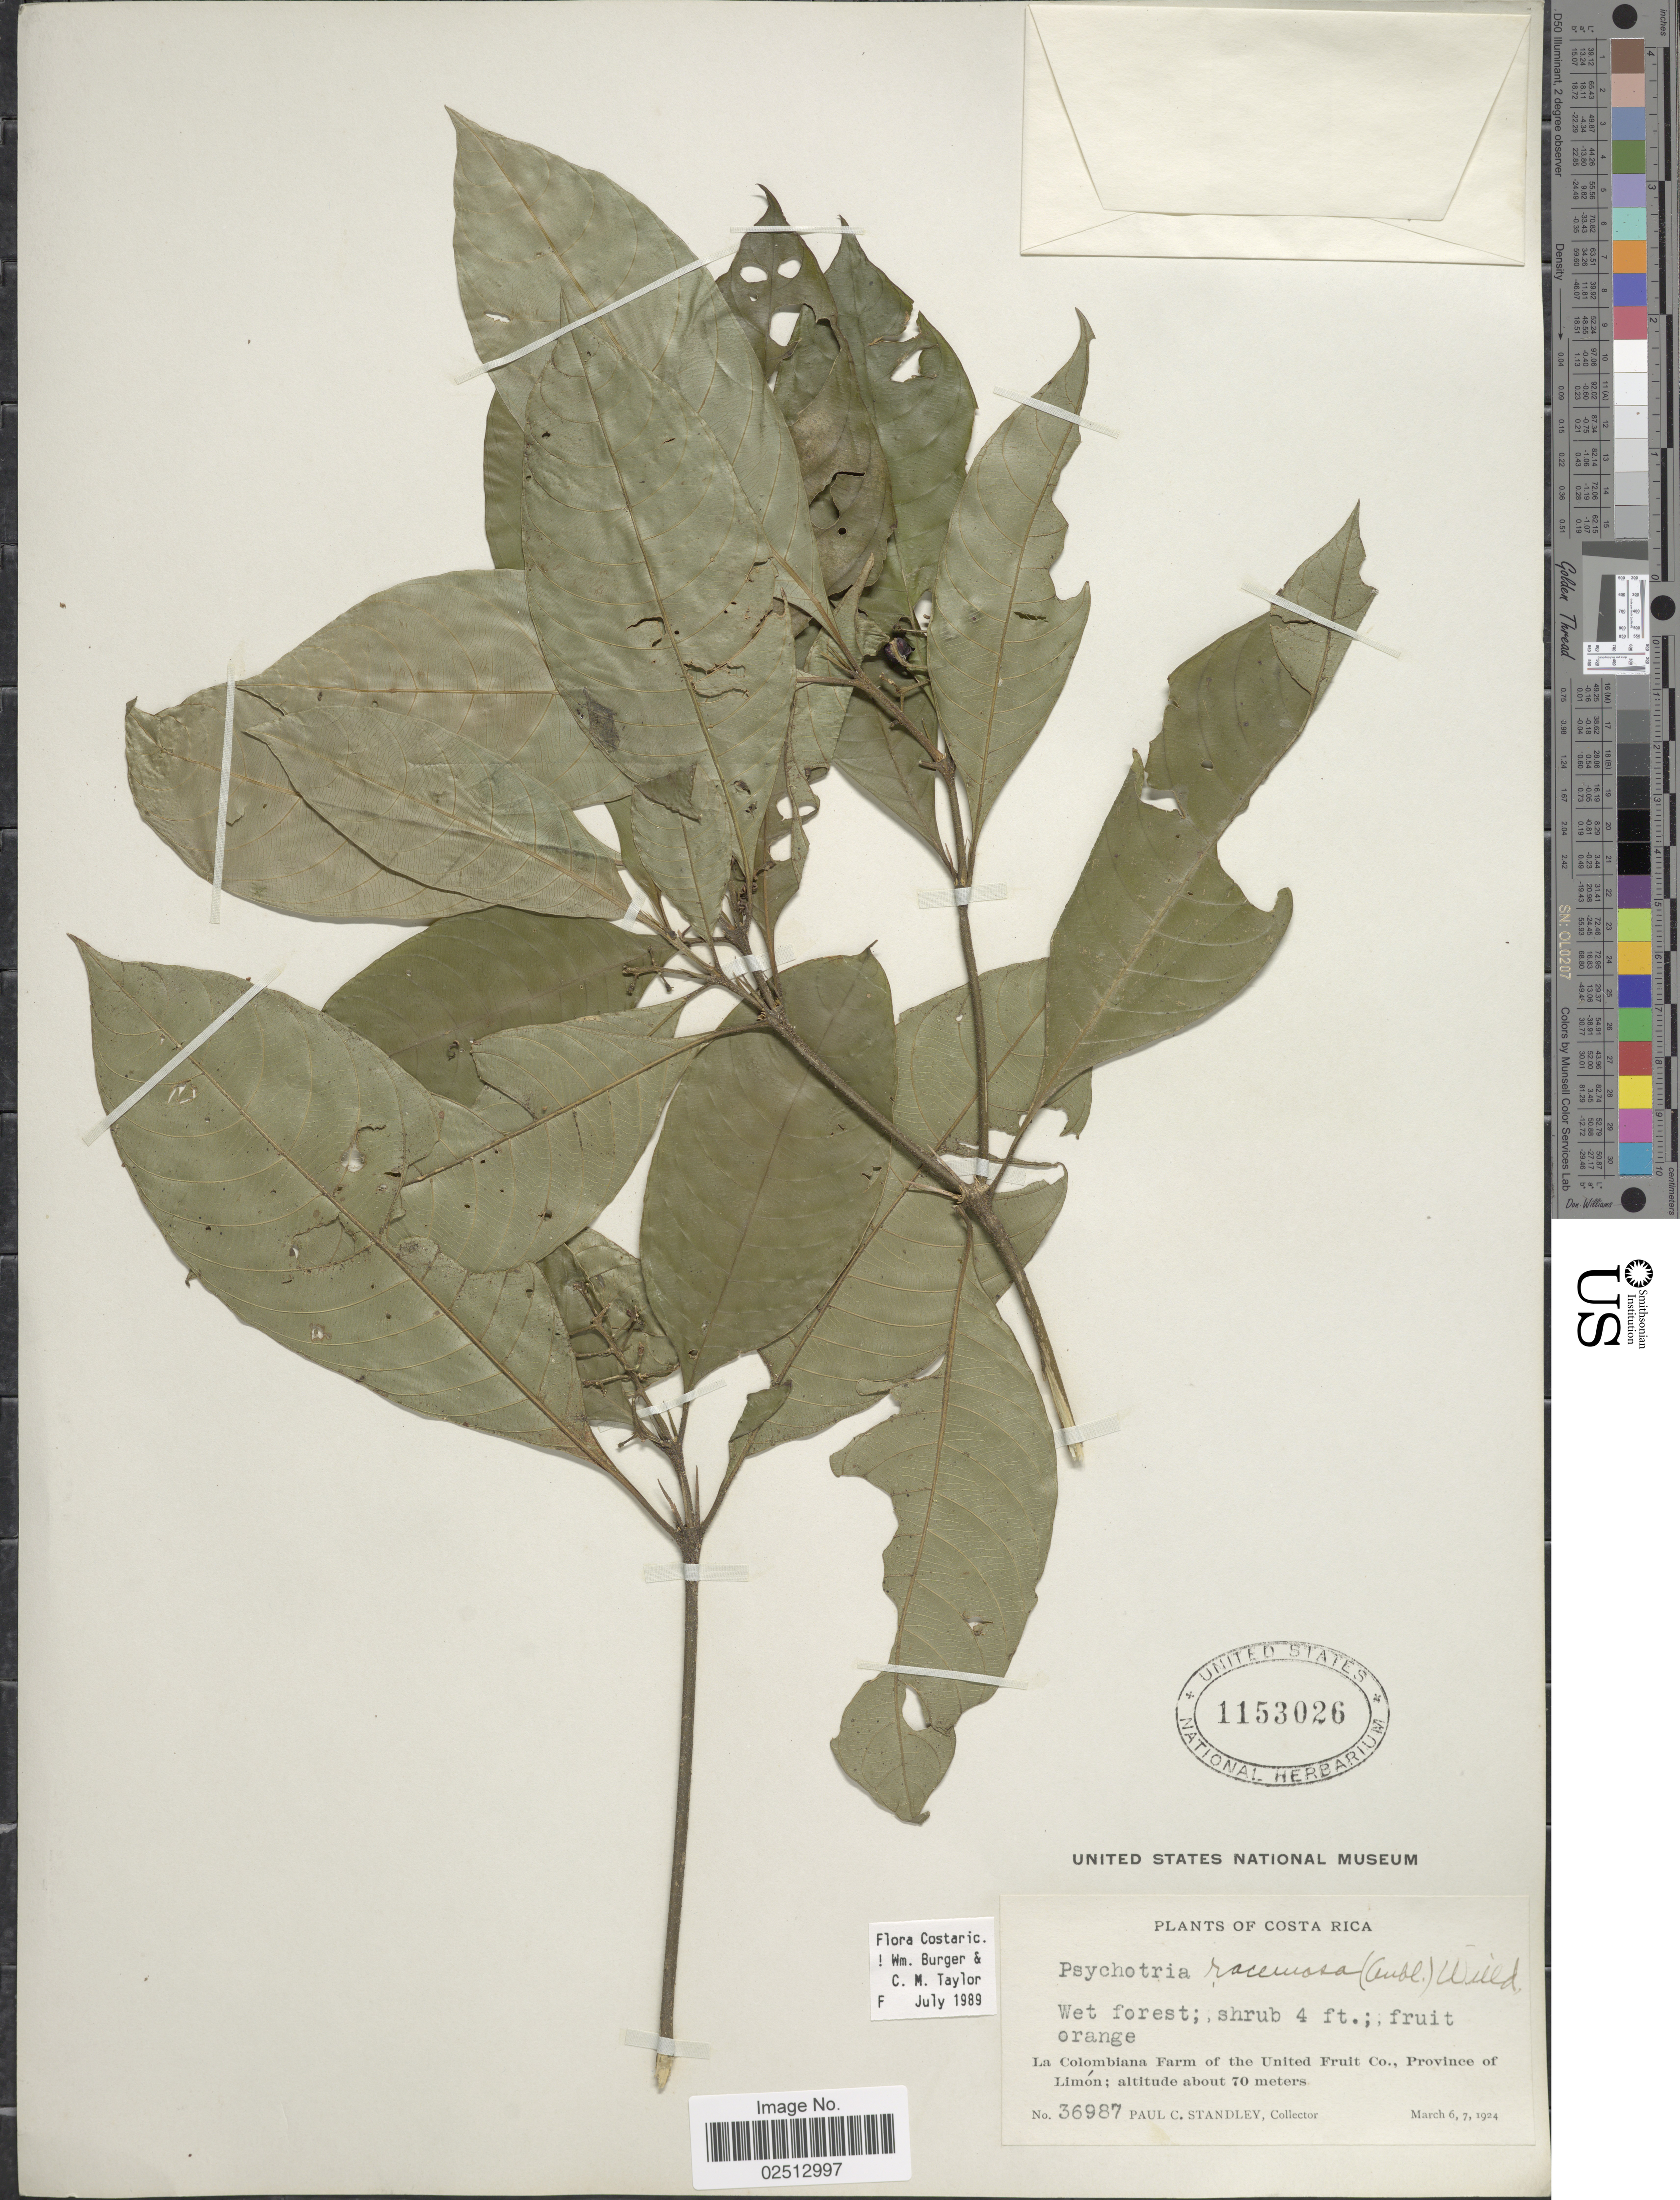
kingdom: Plantae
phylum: Tracheophyta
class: Magnoliopsida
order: Gentianales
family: Rubiaceae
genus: Psychotria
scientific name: Psychotria racemosa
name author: Rich.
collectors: P. C. Standley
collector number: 36987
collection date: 1924-03-06/1924-03-07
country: Costa Rica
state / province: Limón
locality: La Colombiana Fram of the United Fruit Co. Province of Limon.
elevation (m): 70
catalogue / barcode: US 1153026